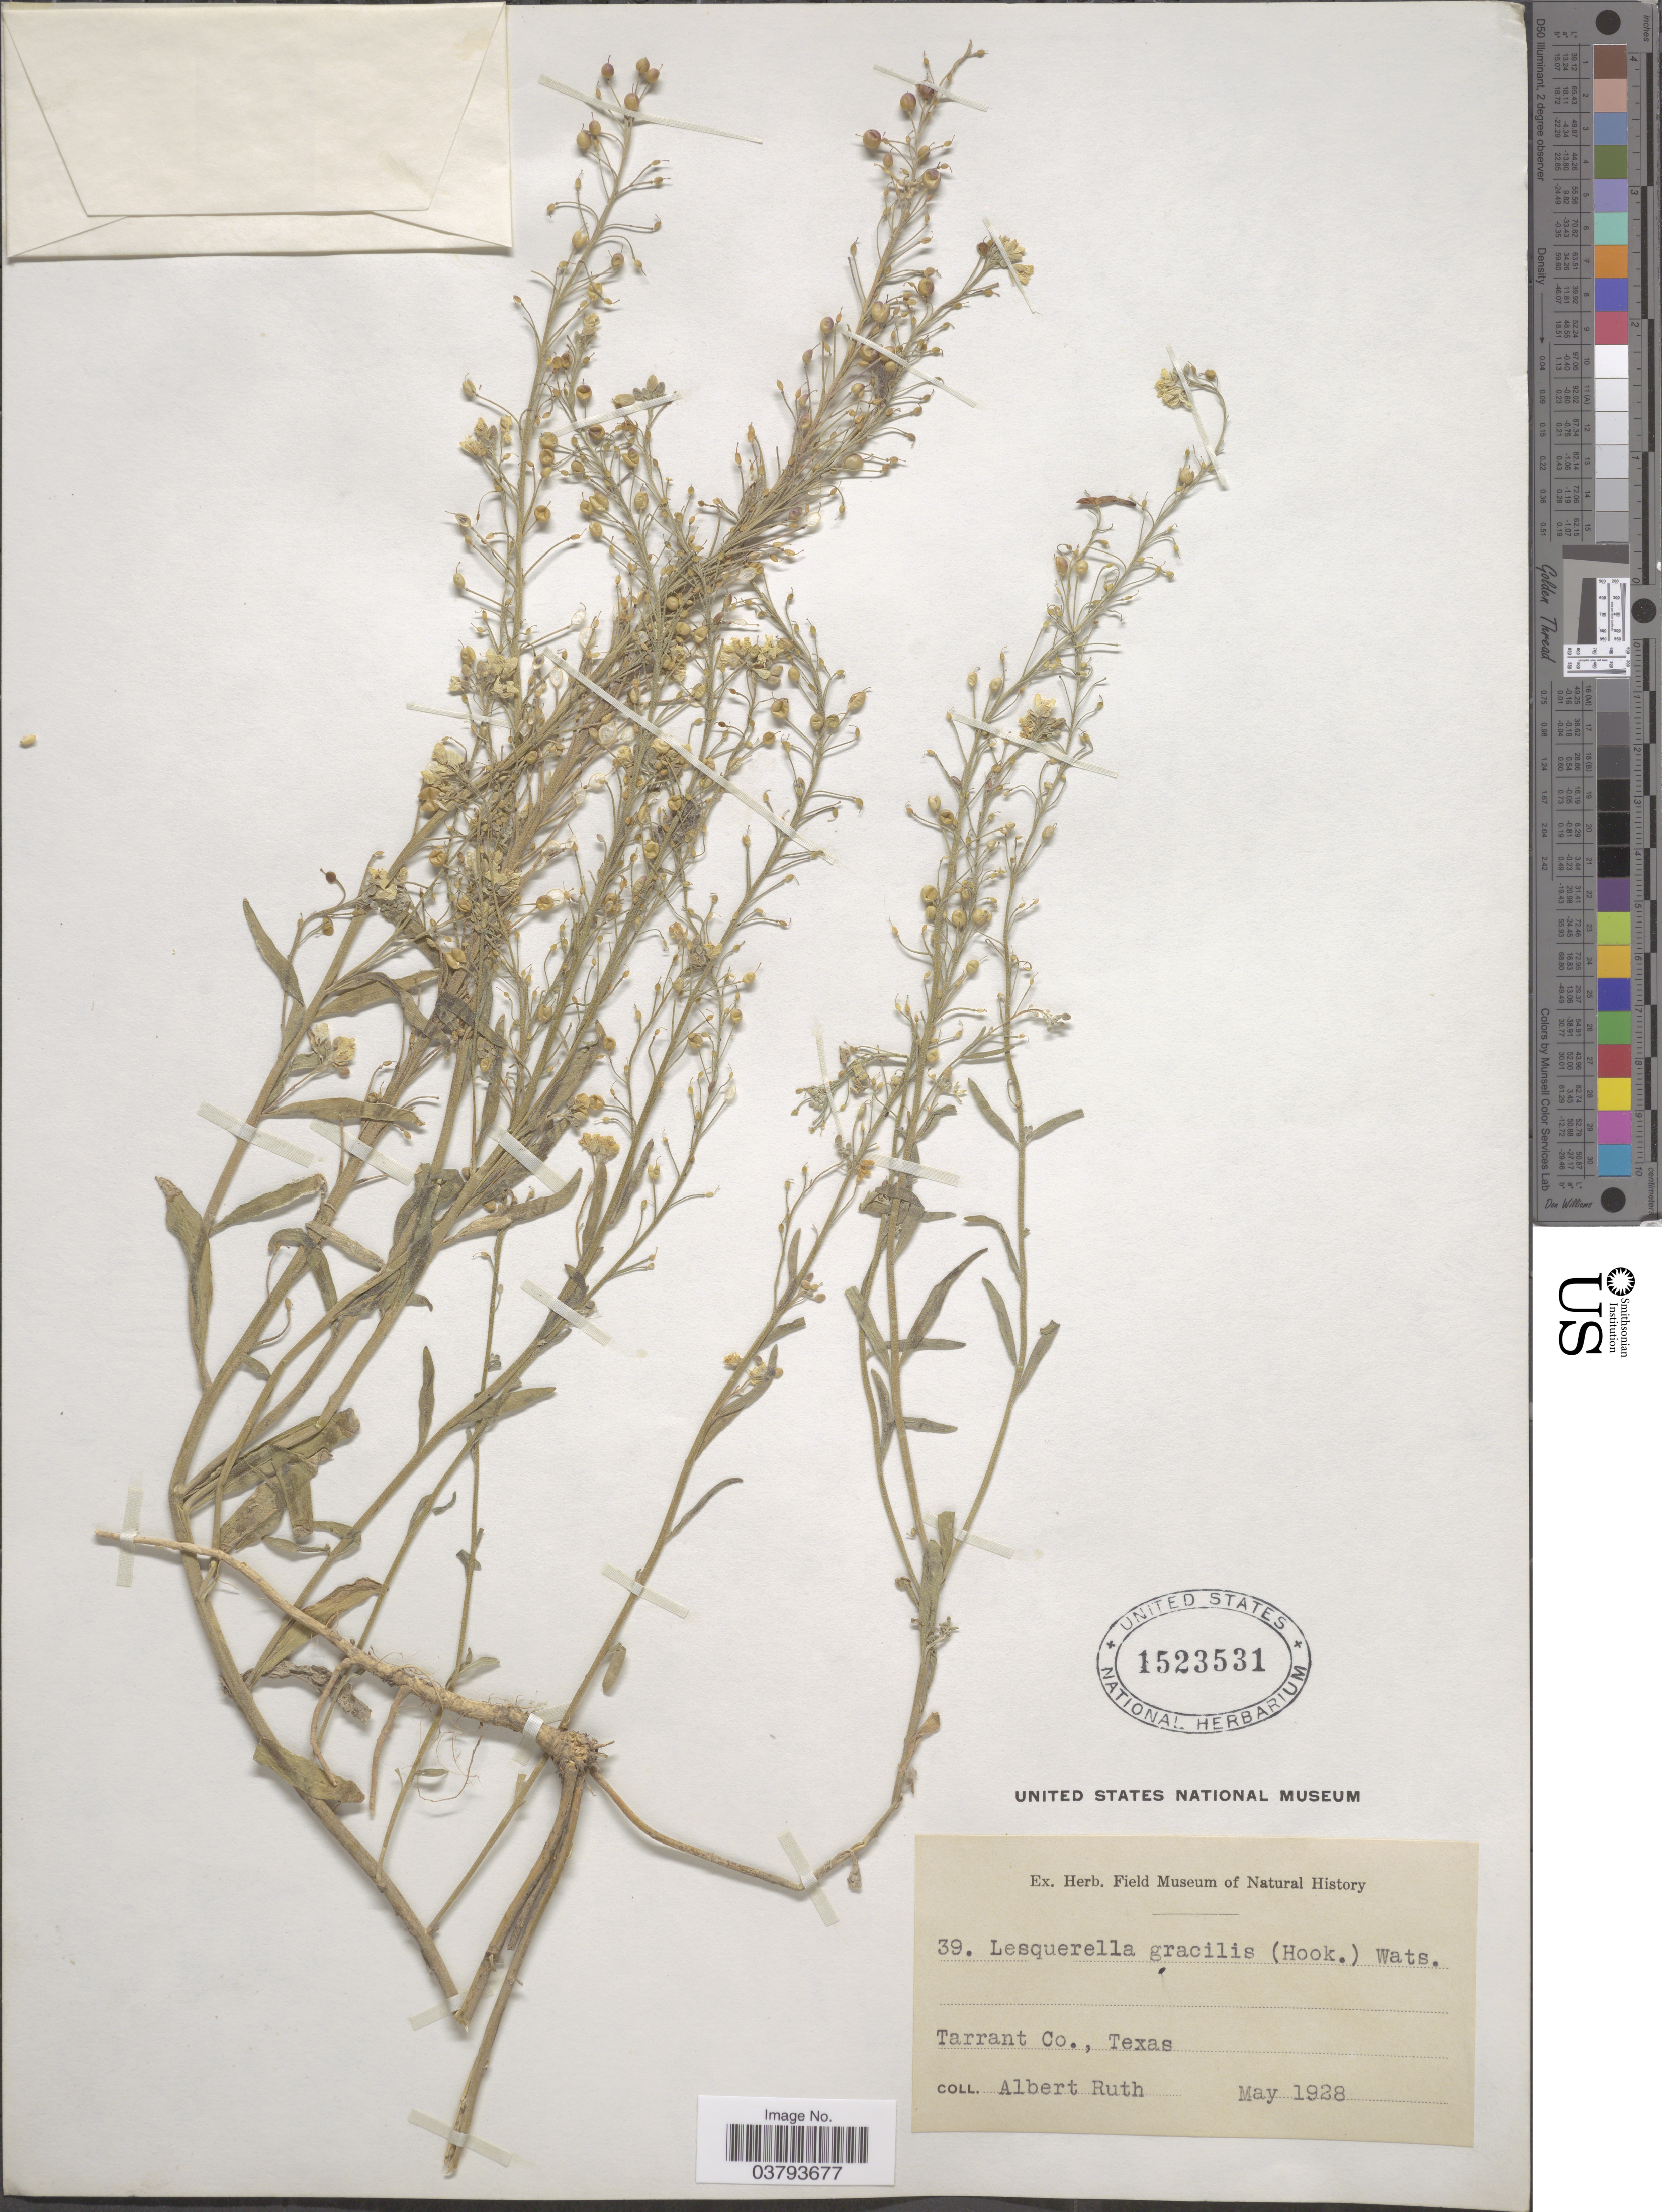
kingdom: Plantae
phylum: Tracheophyta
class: Magnoliopsida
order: Brassicales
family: Brassicaceae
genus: Lesquerella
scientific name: Lesquerella gracilis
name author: (Hook.) S. Watson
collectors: A. Ruth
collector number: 39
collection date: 1928-05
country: United States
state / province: Texas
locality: Tarrant Co.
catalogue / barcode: US 1523531